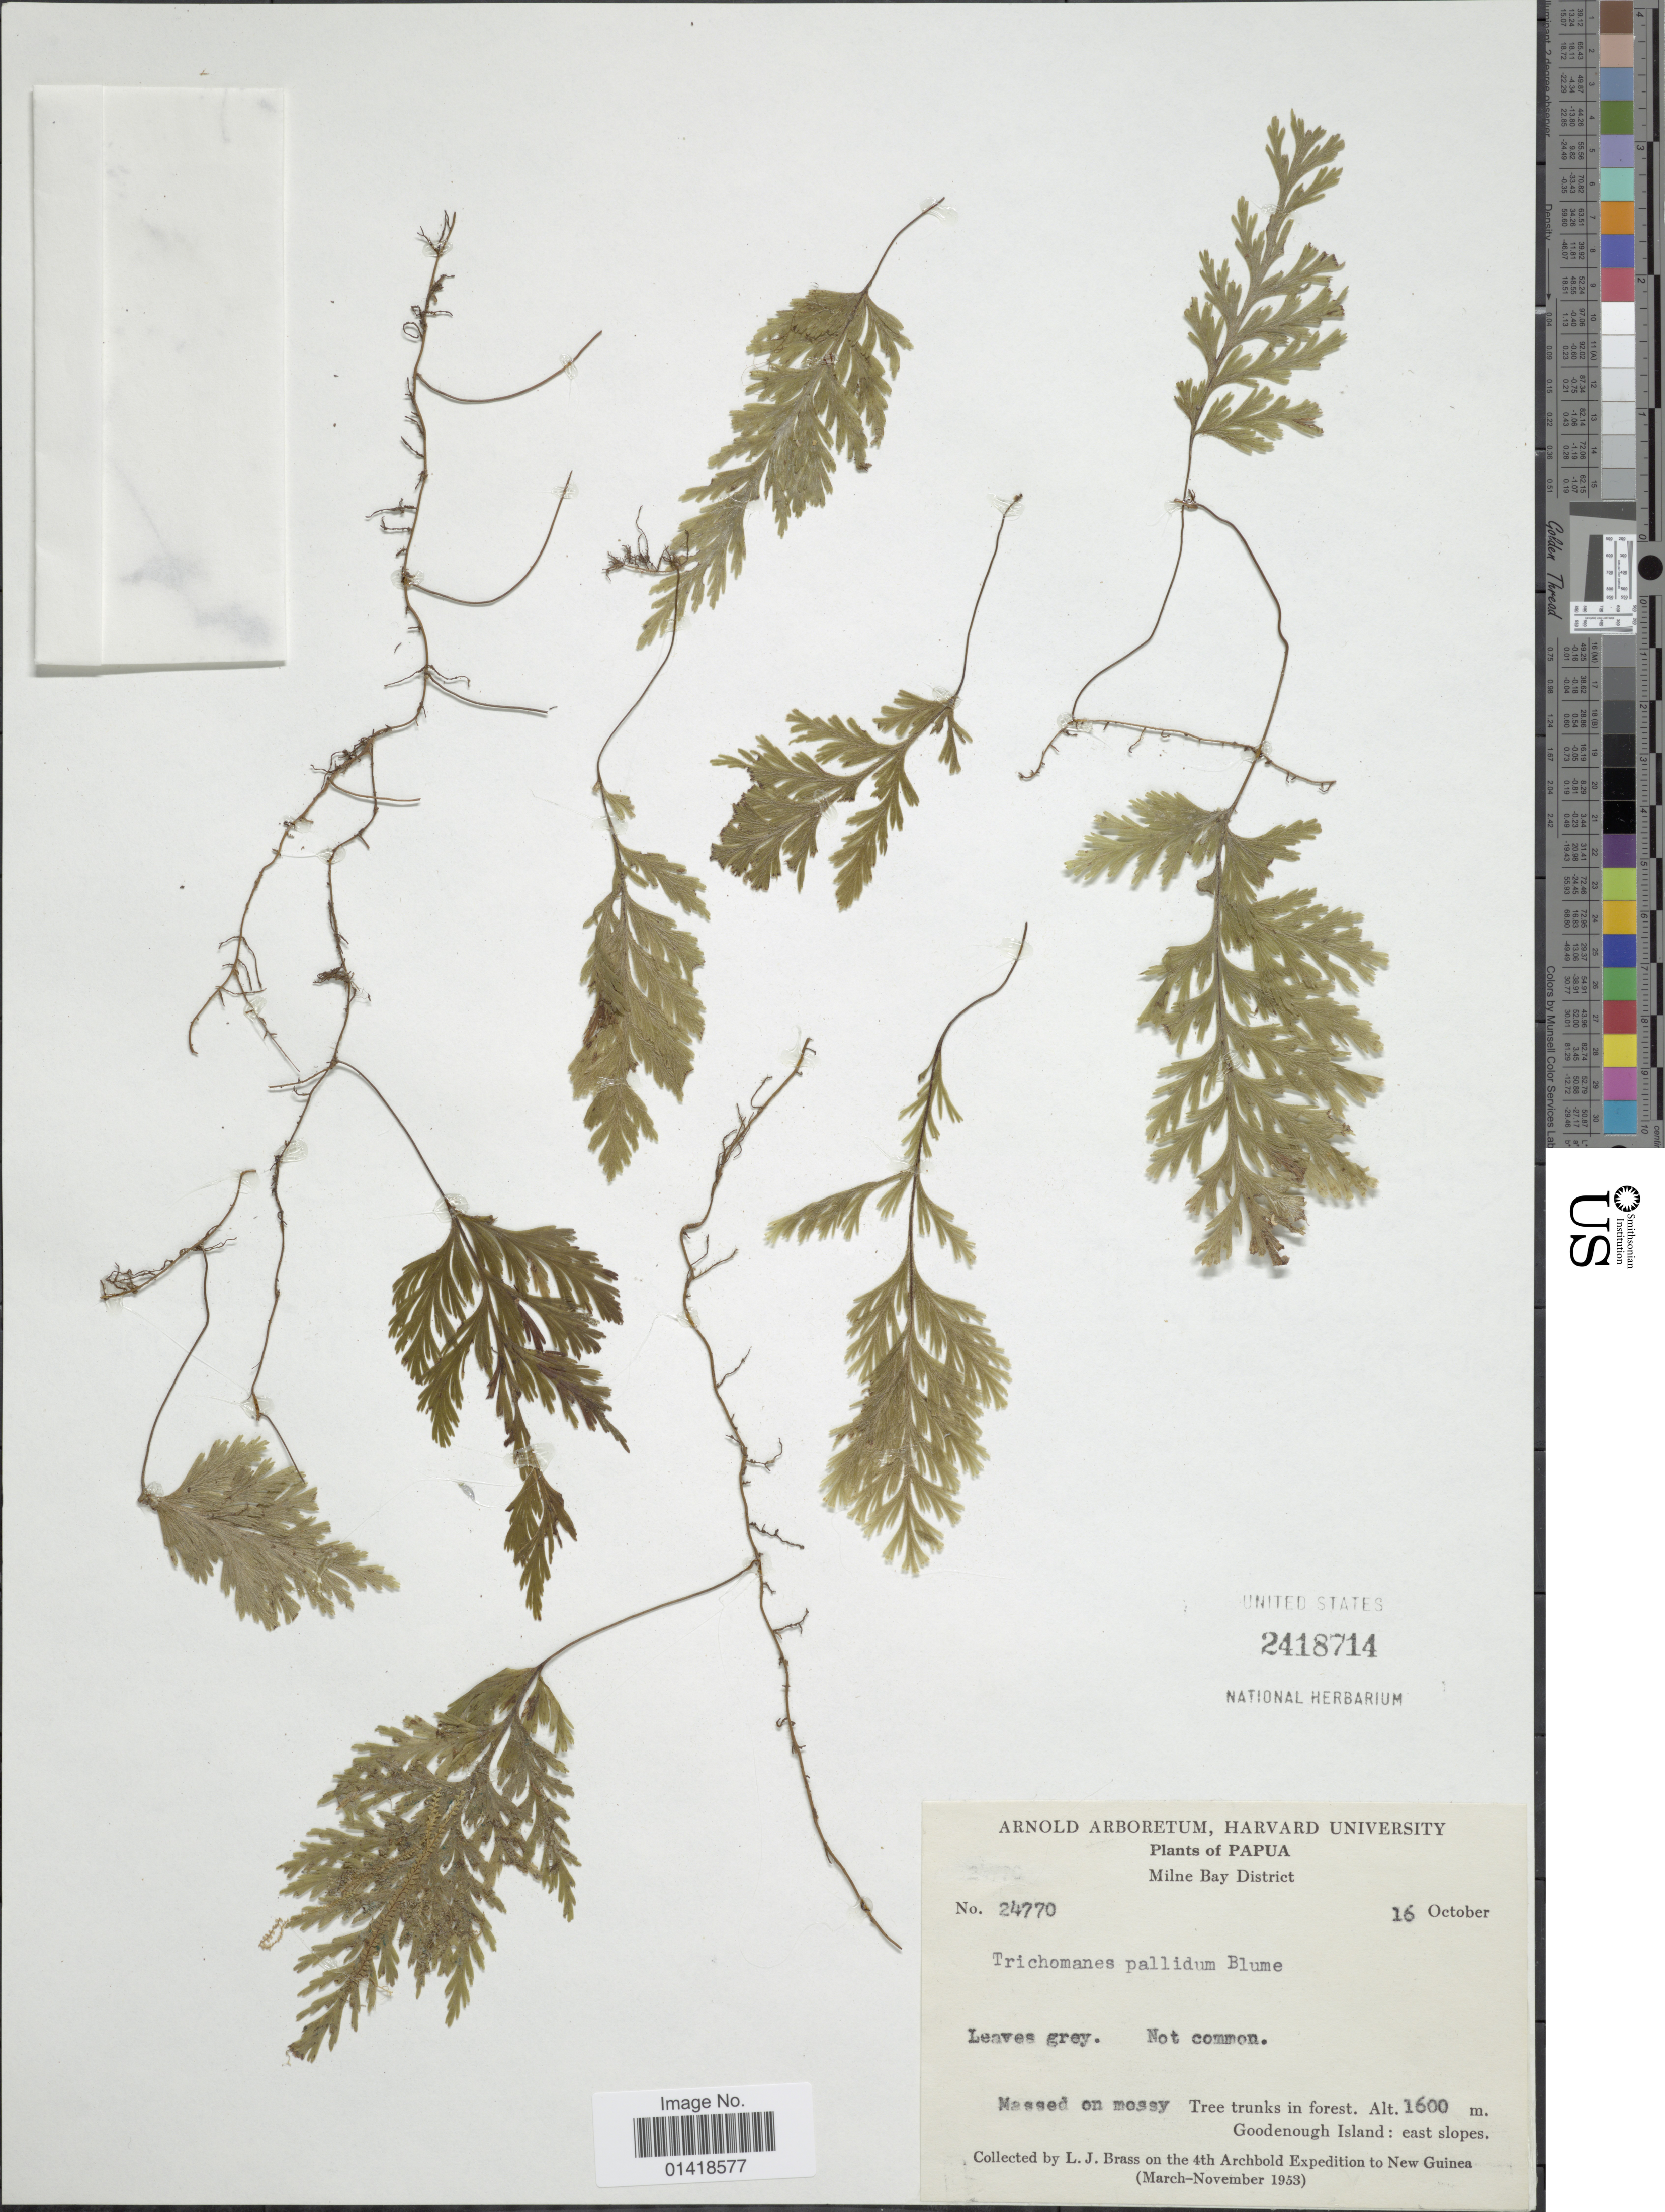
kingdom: Plantae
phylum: Tracheophyta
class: Polypodiopsida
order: Hymenophyllales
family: Hymenophyllaceae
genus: Hymenophyllum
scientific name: Hymenophyllum pallidum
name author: (Blume) Ebihara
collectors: L. J. Brass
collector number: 24770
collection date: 1953-10-16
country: Papua New Guinea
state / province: Milne Bay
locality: Milne Bay District. Goodenough Island: east slopes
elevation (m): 1600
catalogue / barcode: US 2418714